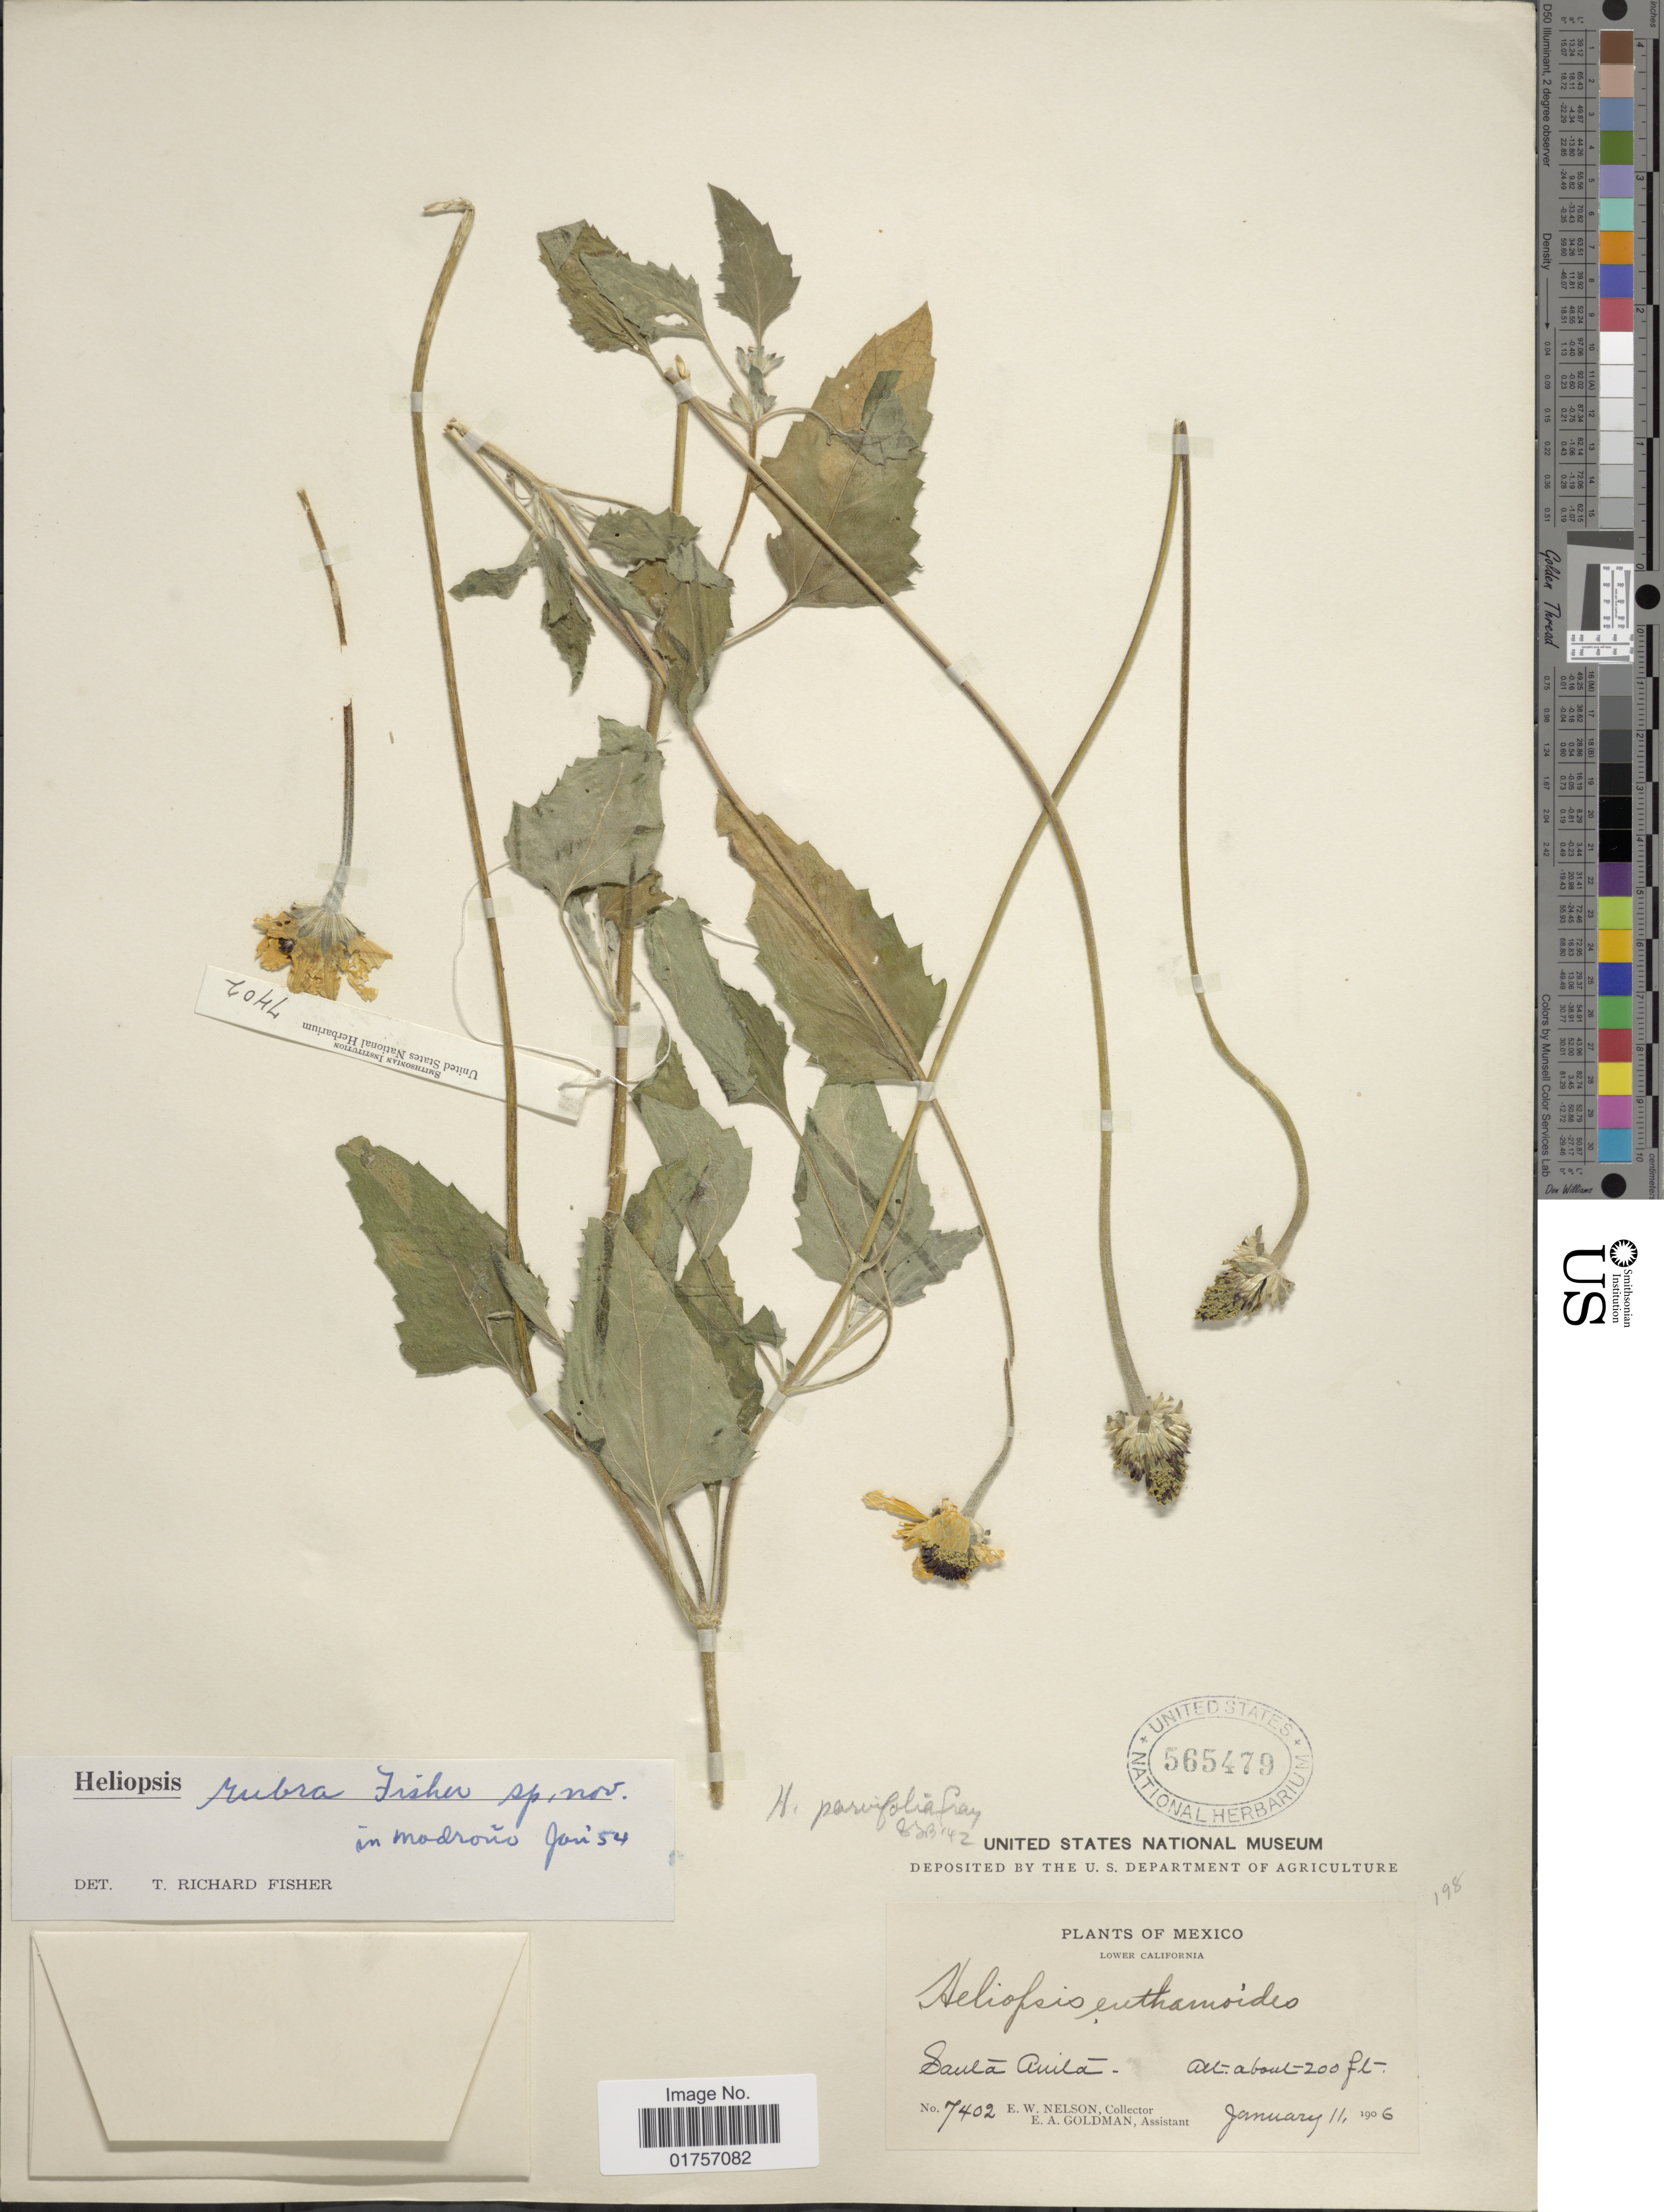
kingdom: Plantae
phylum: Tracheophyta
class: Magnoliopsida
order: Asterales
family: Asteraceae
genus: Heliopsis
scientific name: Heliopsis rubra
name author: T.R. Fisher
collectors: E. W. Nelson & E. A. Goldman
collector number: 7402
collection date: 1906-01-11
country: Mexico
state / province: Baja California Sur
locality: Santa Anita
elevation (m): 61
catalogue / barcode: US 565479